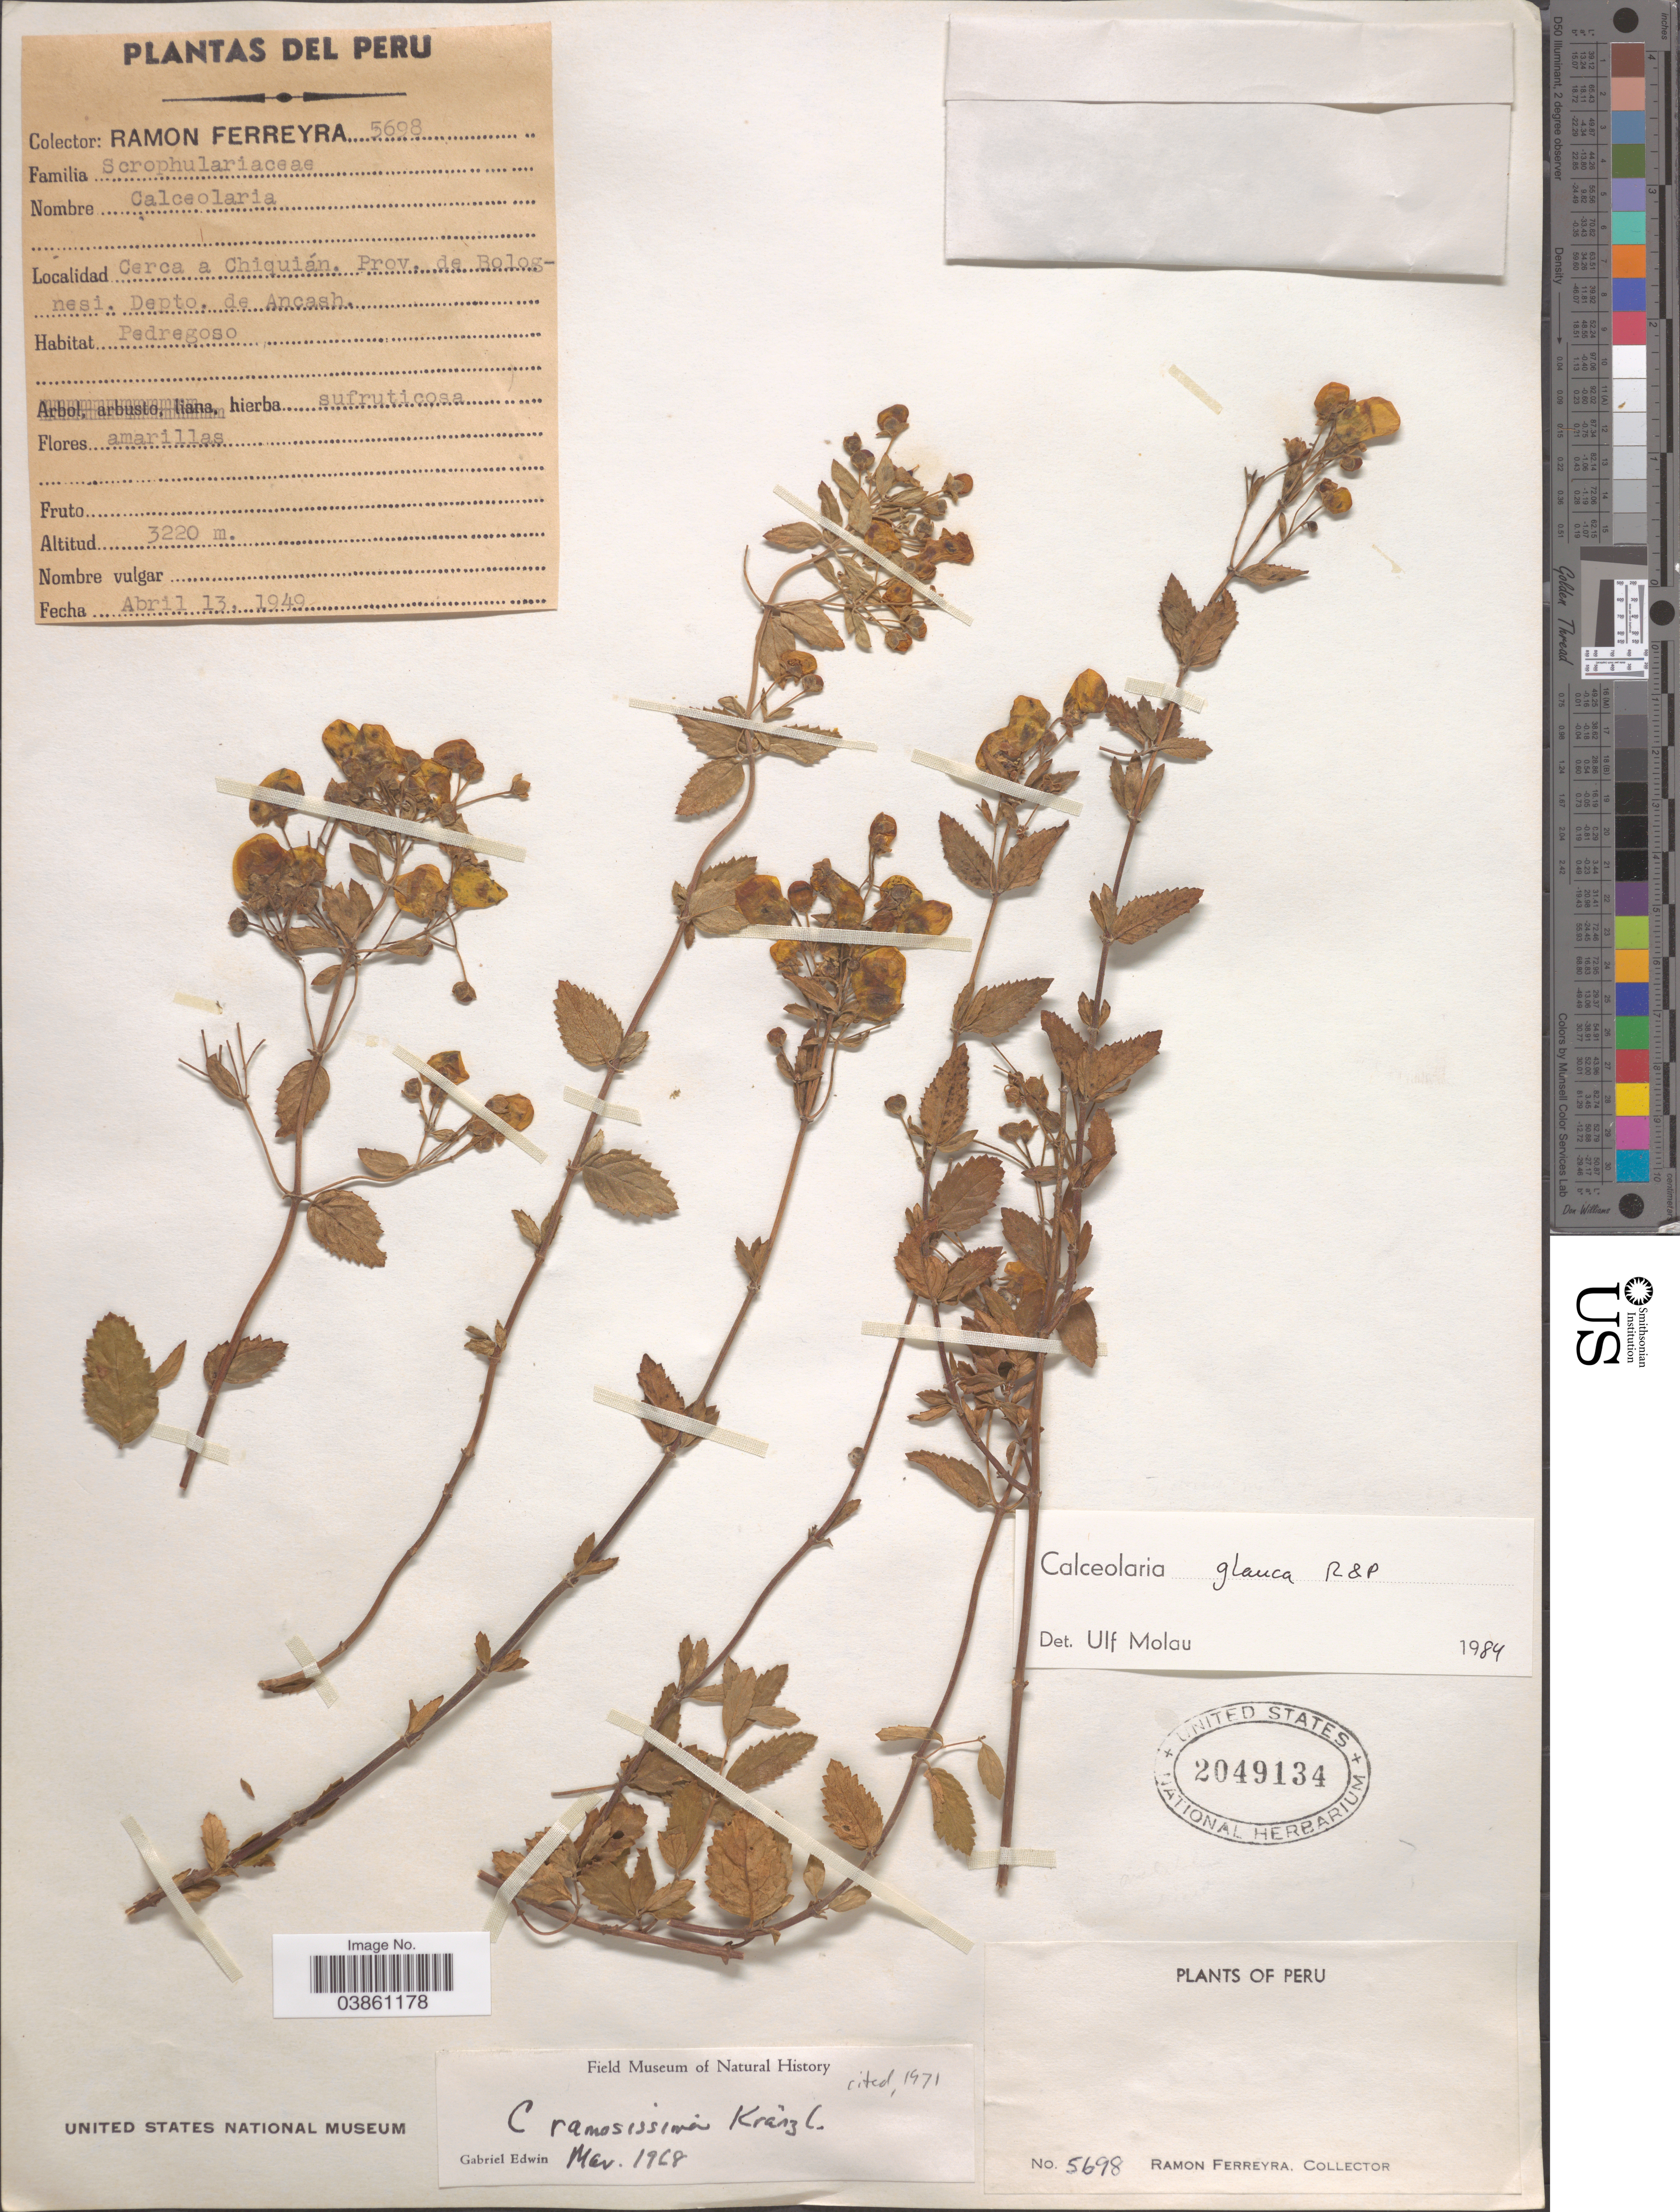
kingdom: Plantae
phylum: Tracheophyta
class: Magnoliopsida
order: Lamiales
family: Calceolariaceae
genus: Calceolaria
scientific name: Calceolaria glauca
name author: Ruiz & Pav.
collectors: R. A. Ferreyra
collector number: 5698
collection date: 1949-04-13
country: Peru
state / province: Ancash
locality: Cerca a Chiquián. Prov. de Bolognesi. Depto. de Ancash.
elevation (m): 3220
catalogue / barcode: US 2049134